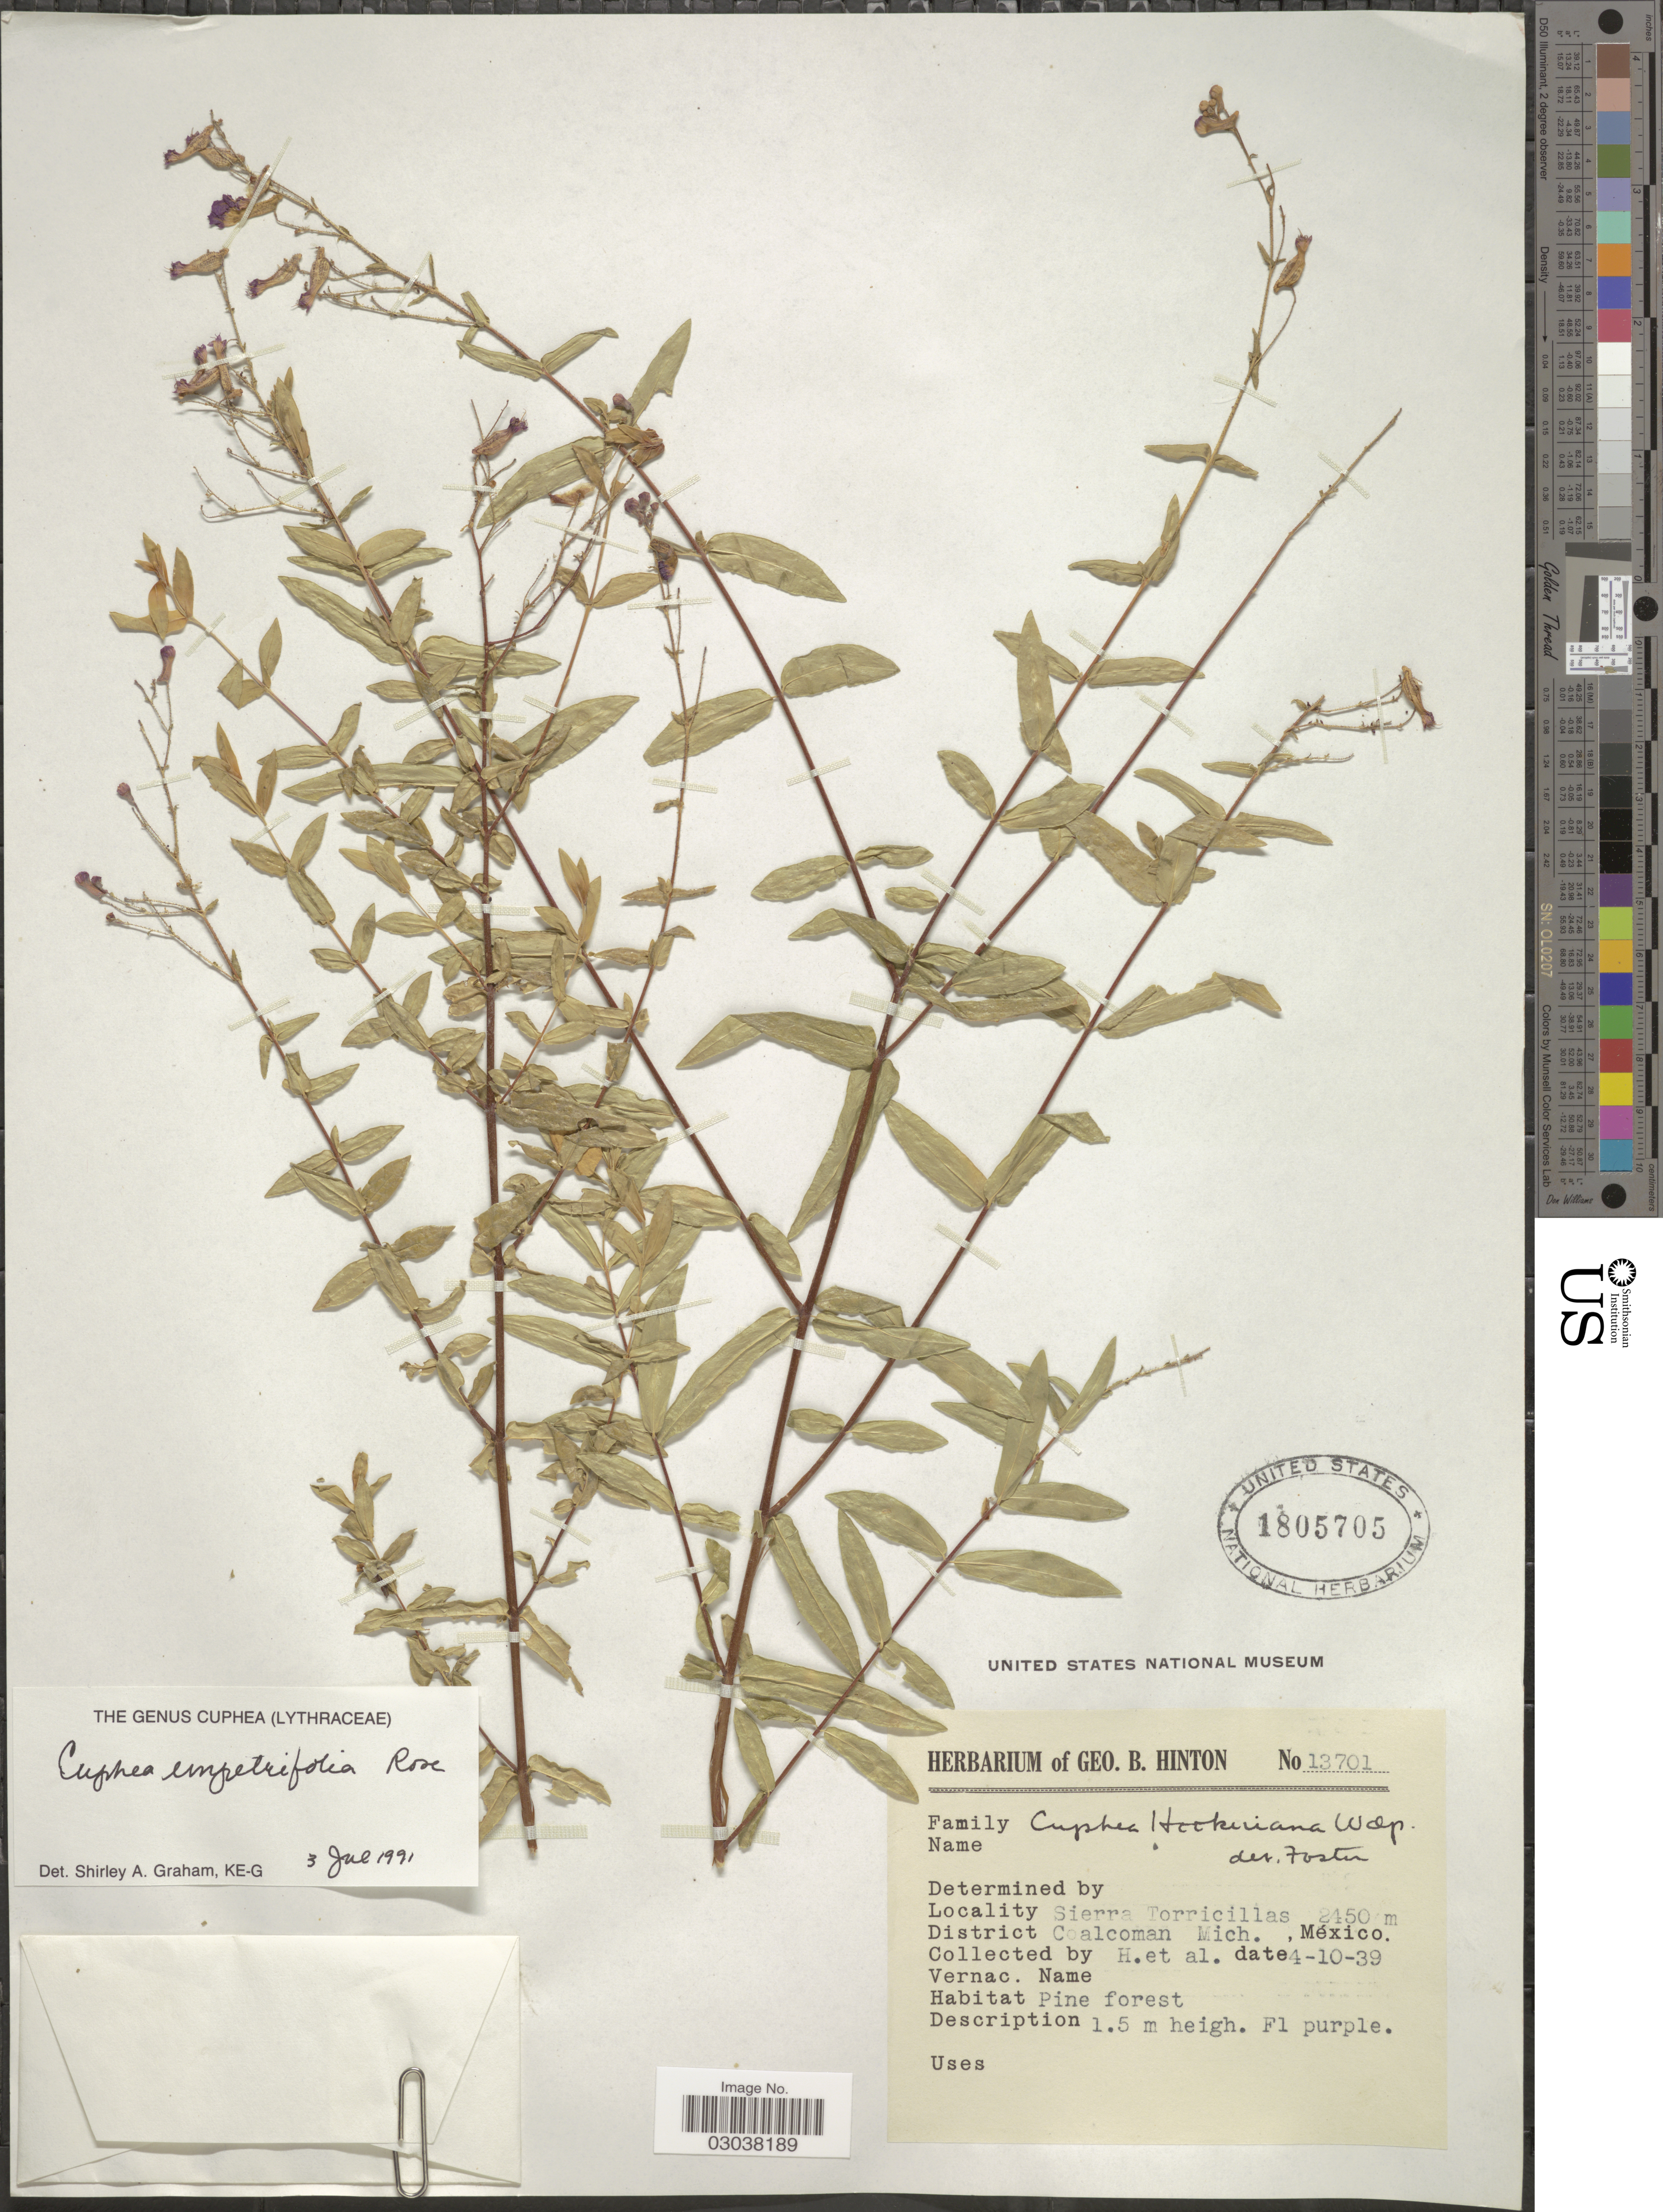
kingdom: Plantae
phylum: Tracheophyta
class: Magnoliopsida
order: Myrtales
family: Lythraceae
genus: Cuphea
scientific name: Cuphea empetrifolia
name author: Rose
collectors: G. B. Hinton & et al.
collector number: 13701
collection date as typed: Transcribed d/m/y: 4/10/39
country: Mexico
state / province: Michoacán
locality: Sierra Torricillas. District Coalcoman.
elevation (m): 2450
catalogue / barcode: US 1805705